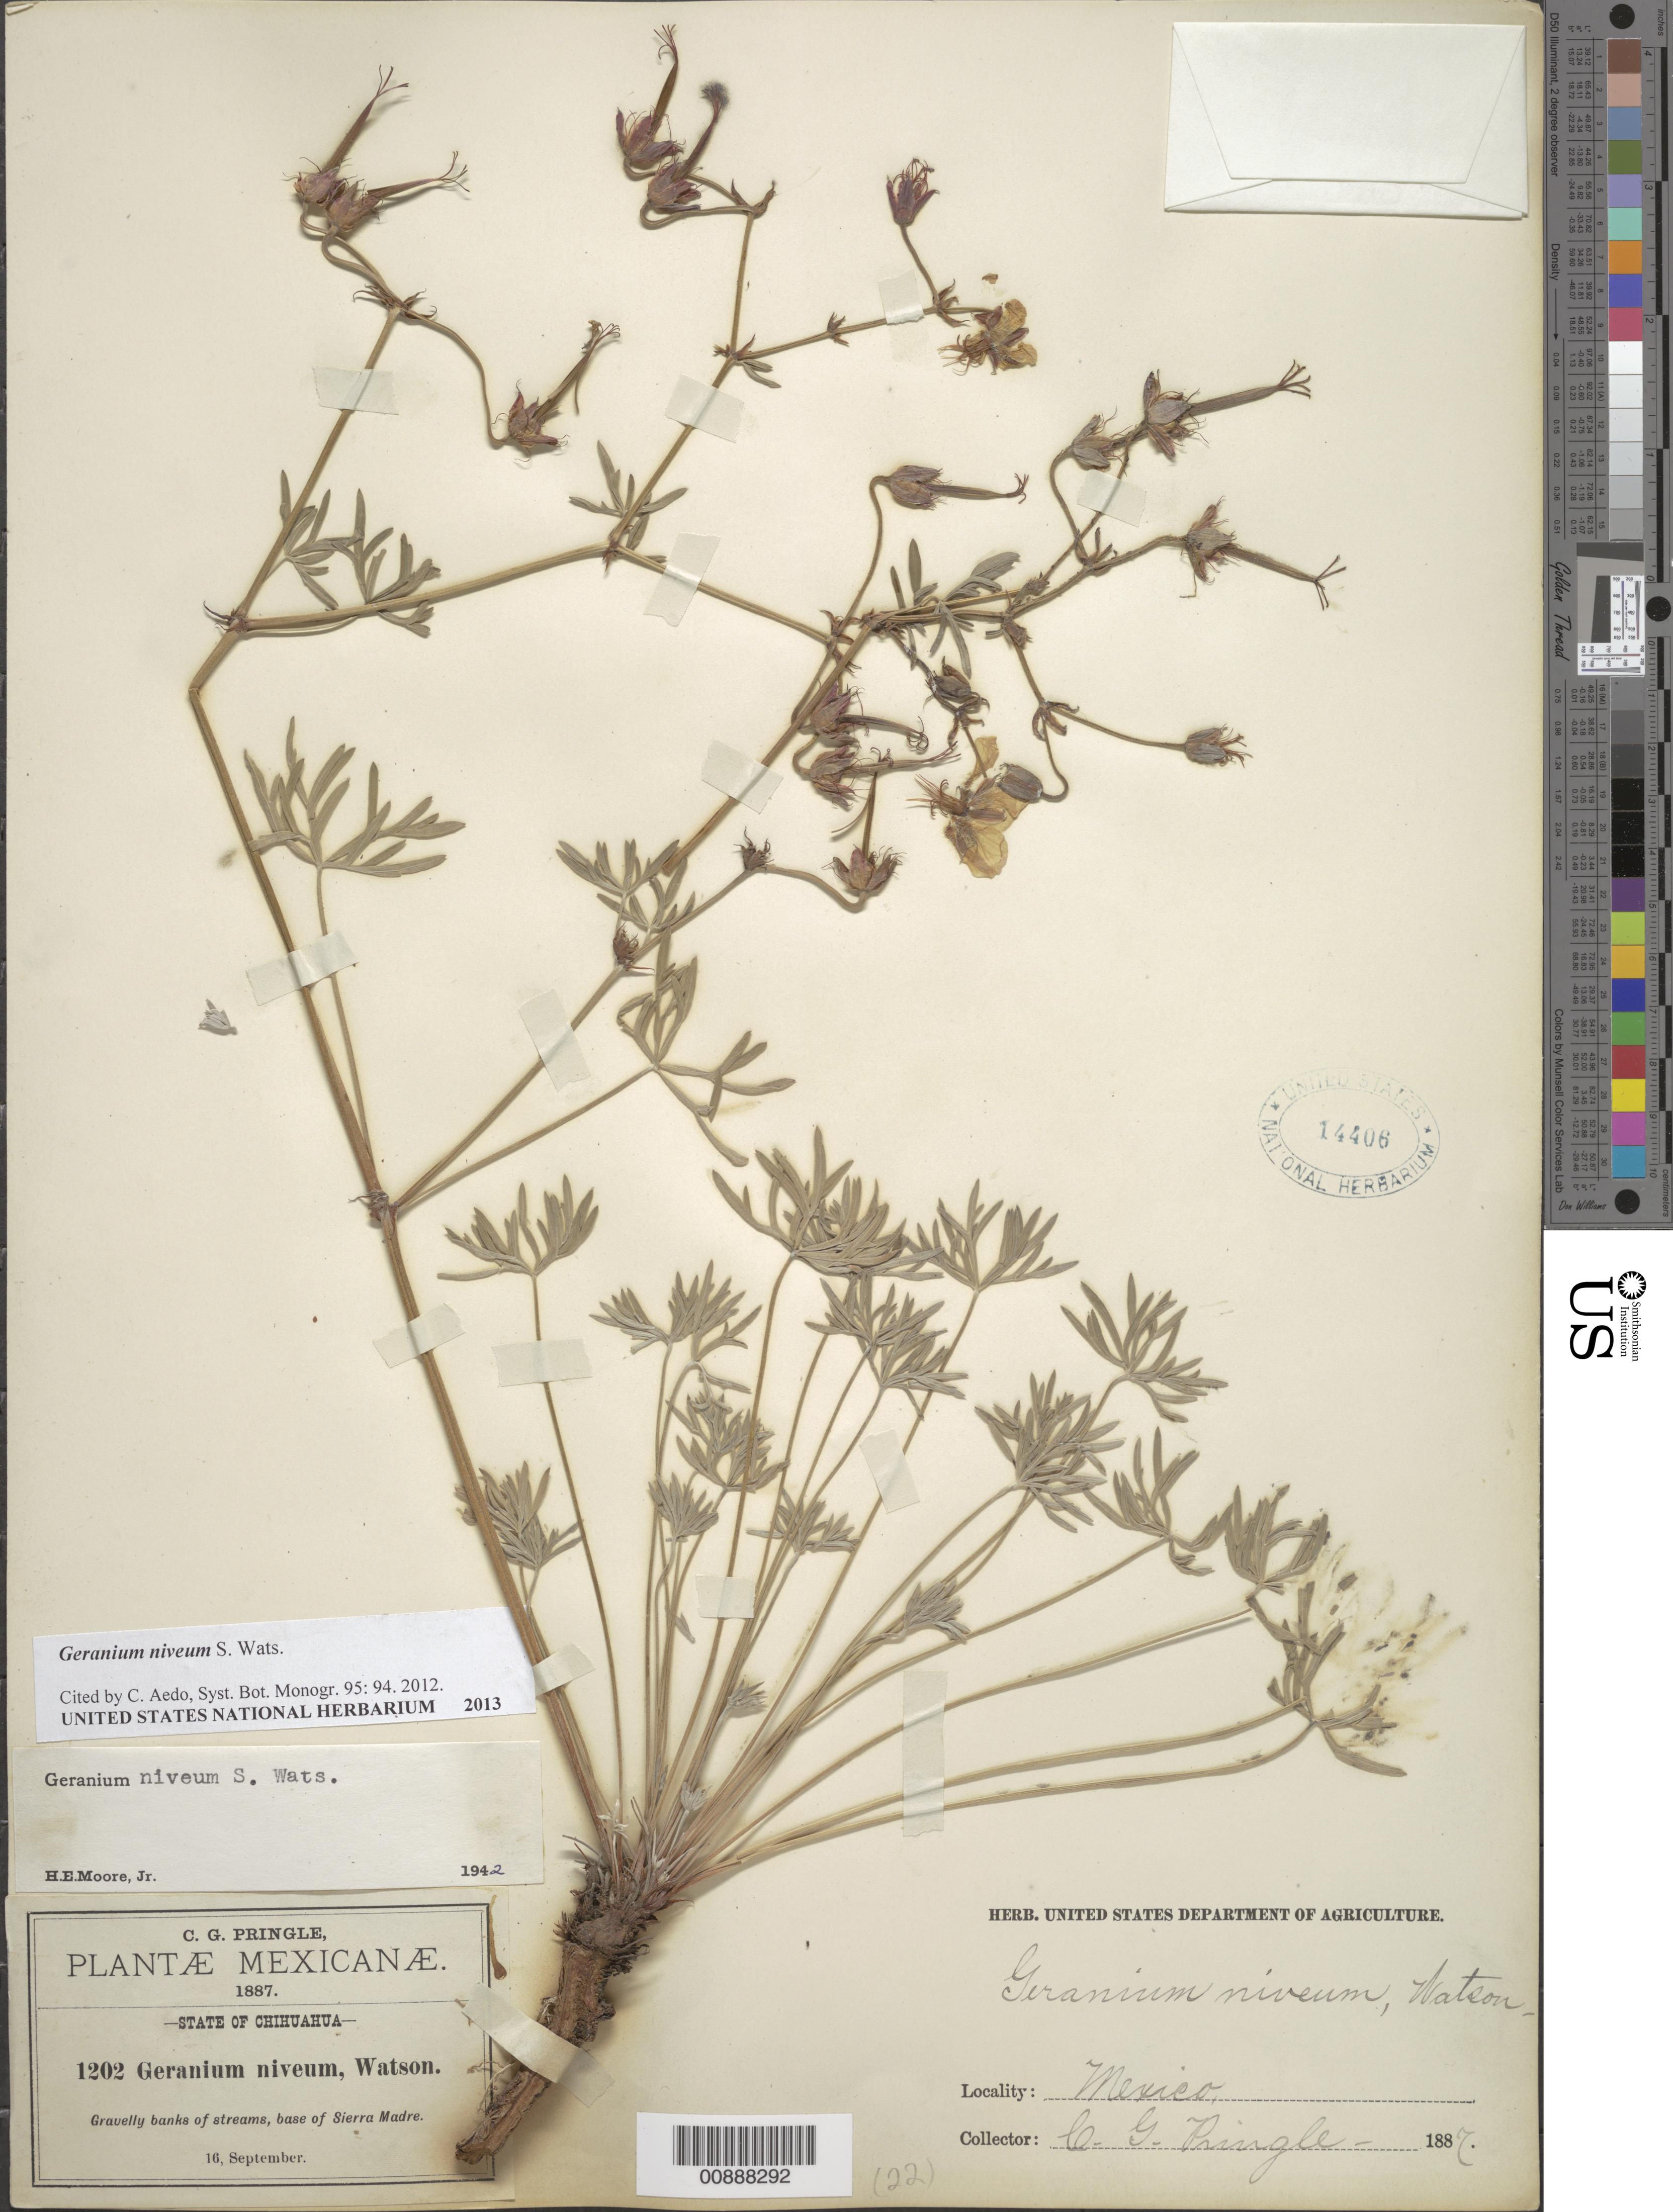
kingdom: Plantae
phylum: Tracheophyta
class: Magnoliopsida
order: Geraniales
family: Geraniaceae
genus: Geranium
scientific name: Geranium niveum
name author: S. Watson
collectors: C. G. Pringle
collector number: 1202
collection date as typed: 16 Sep 1887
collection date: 1887-09-16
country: Mexico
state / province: Chihuahua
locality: Base of Sierra Madre, Chihuahua.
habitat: Gravelly banks of streams.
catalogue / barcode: US 14406